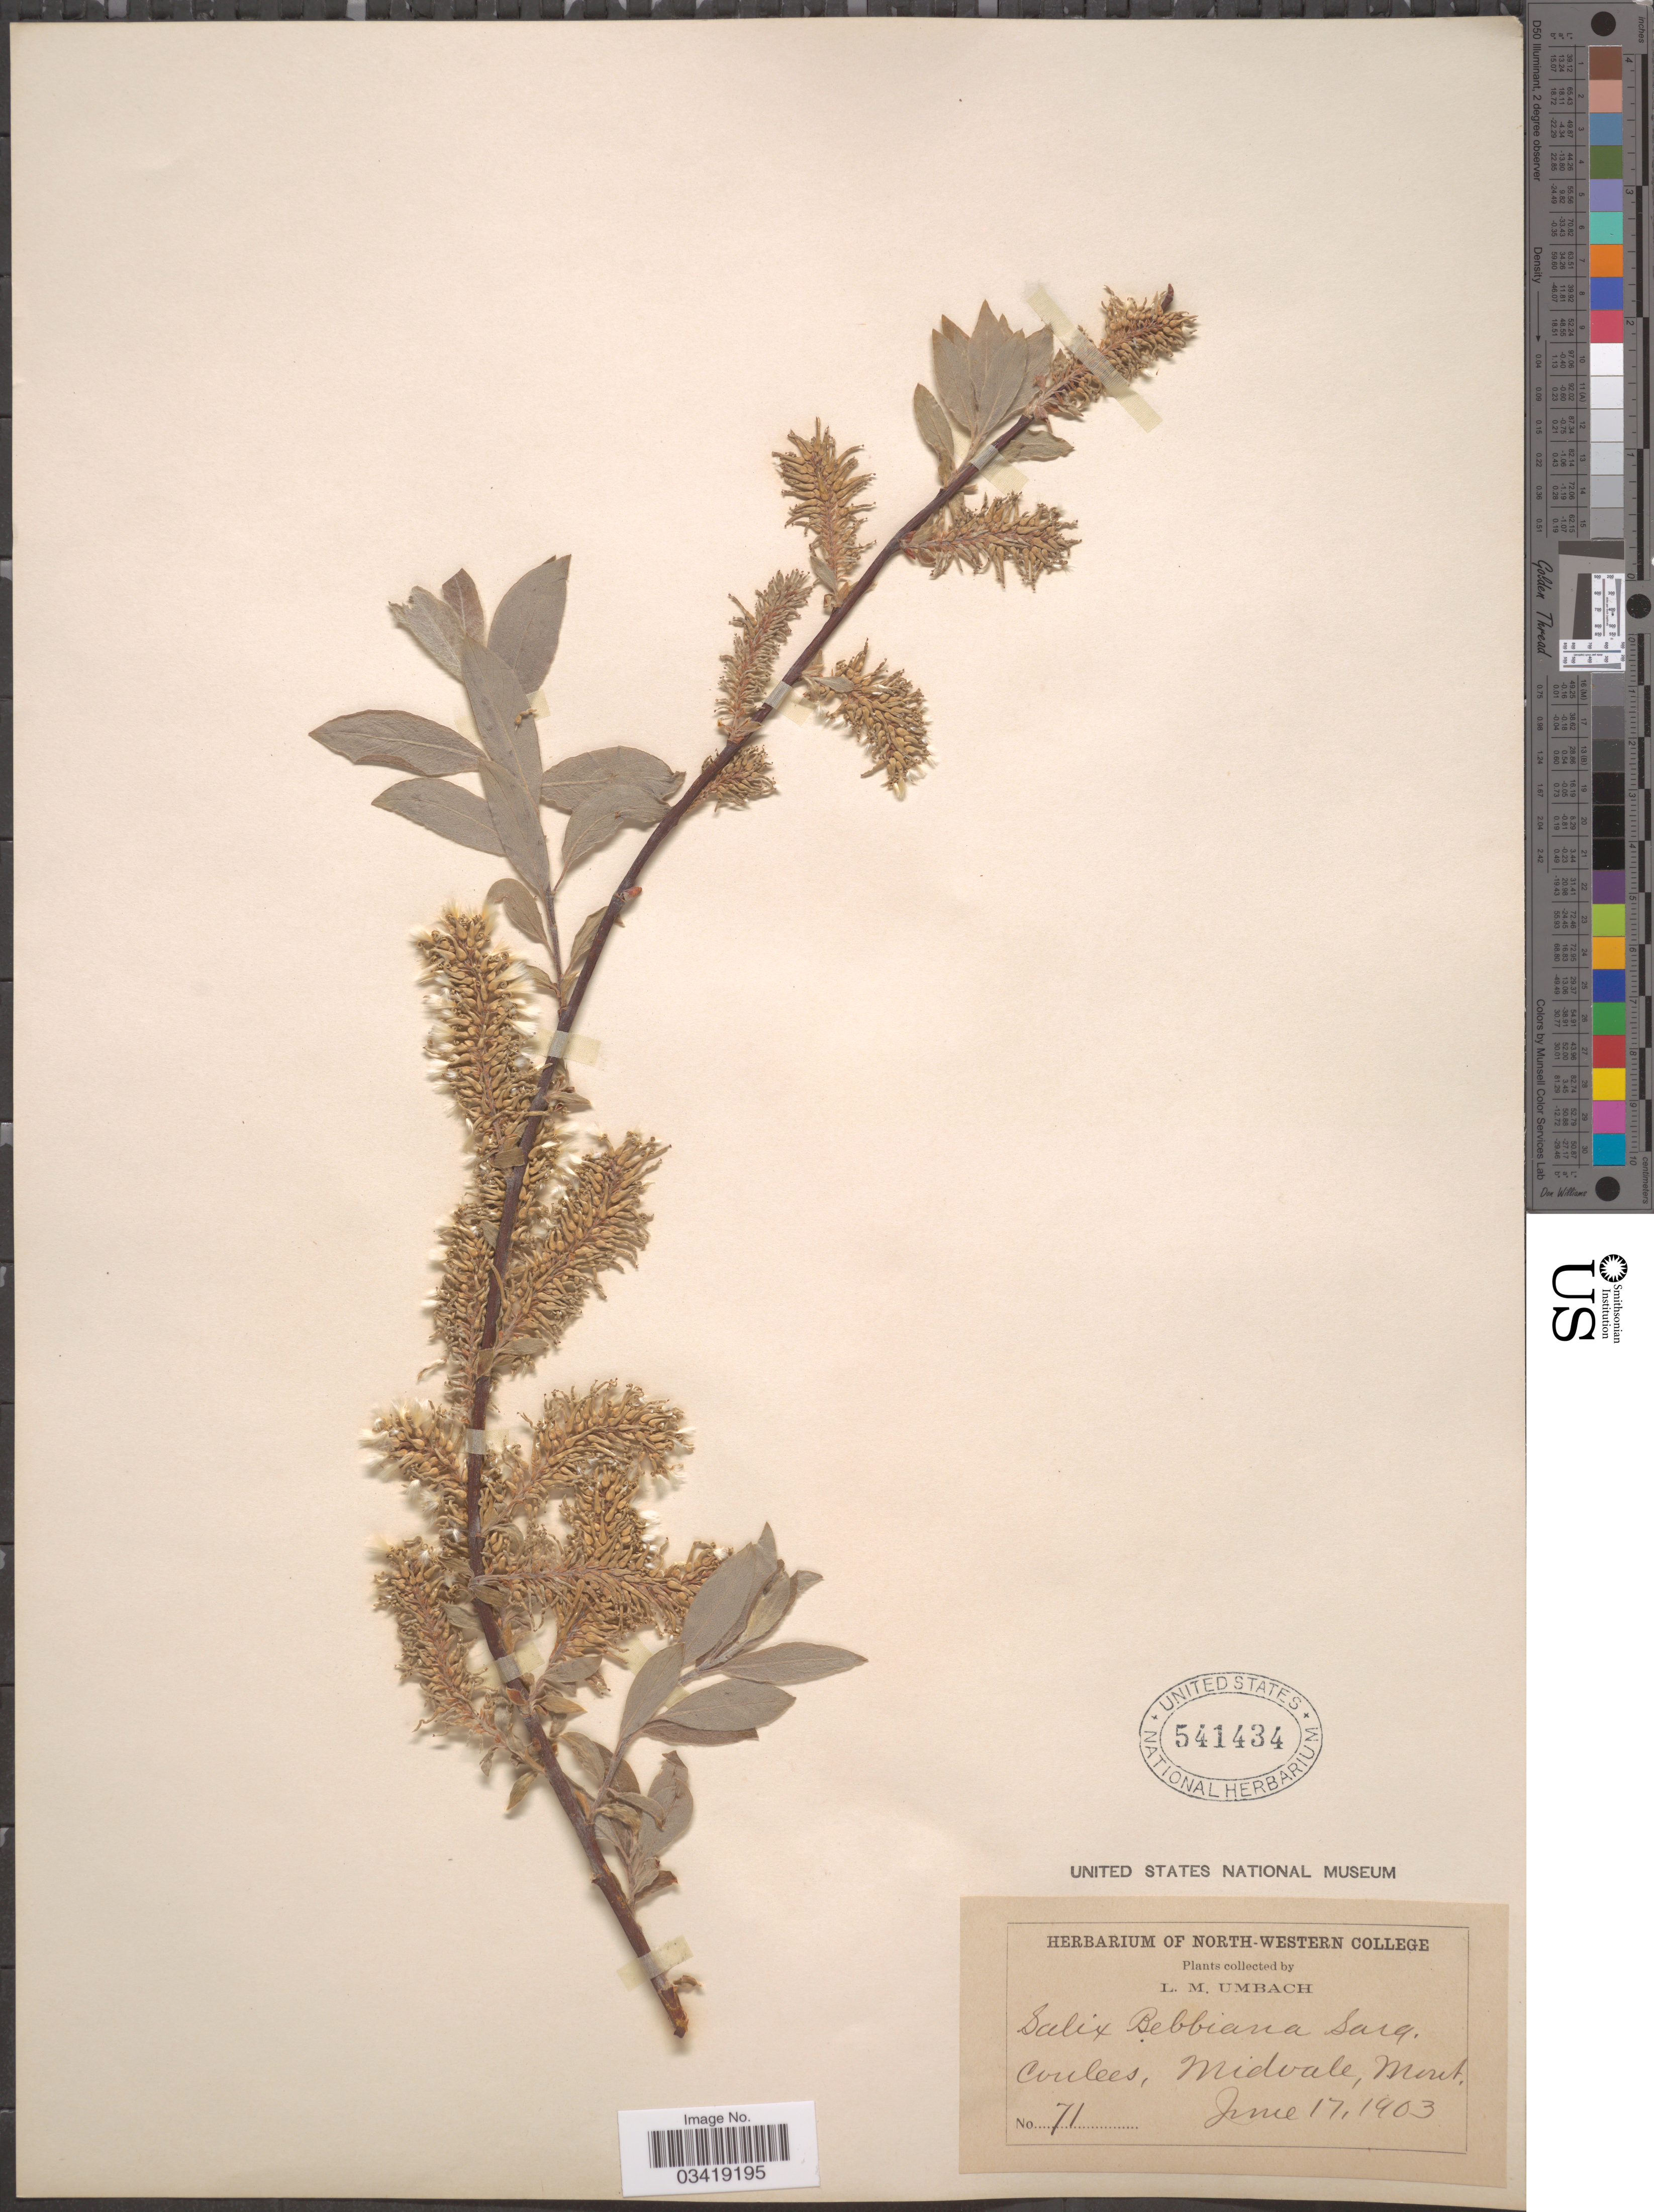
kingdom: Plantae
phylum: Tracheophyta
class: Magnoliopsida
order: Malpighiales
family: Salicaceae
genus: Salix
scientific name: Salix bebbiana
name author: Sarg.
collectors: L. M. Umbach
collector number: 71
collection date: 1903-06-17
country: United States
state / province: Montana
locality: Coulees, Midvale.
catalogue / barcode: US 541434